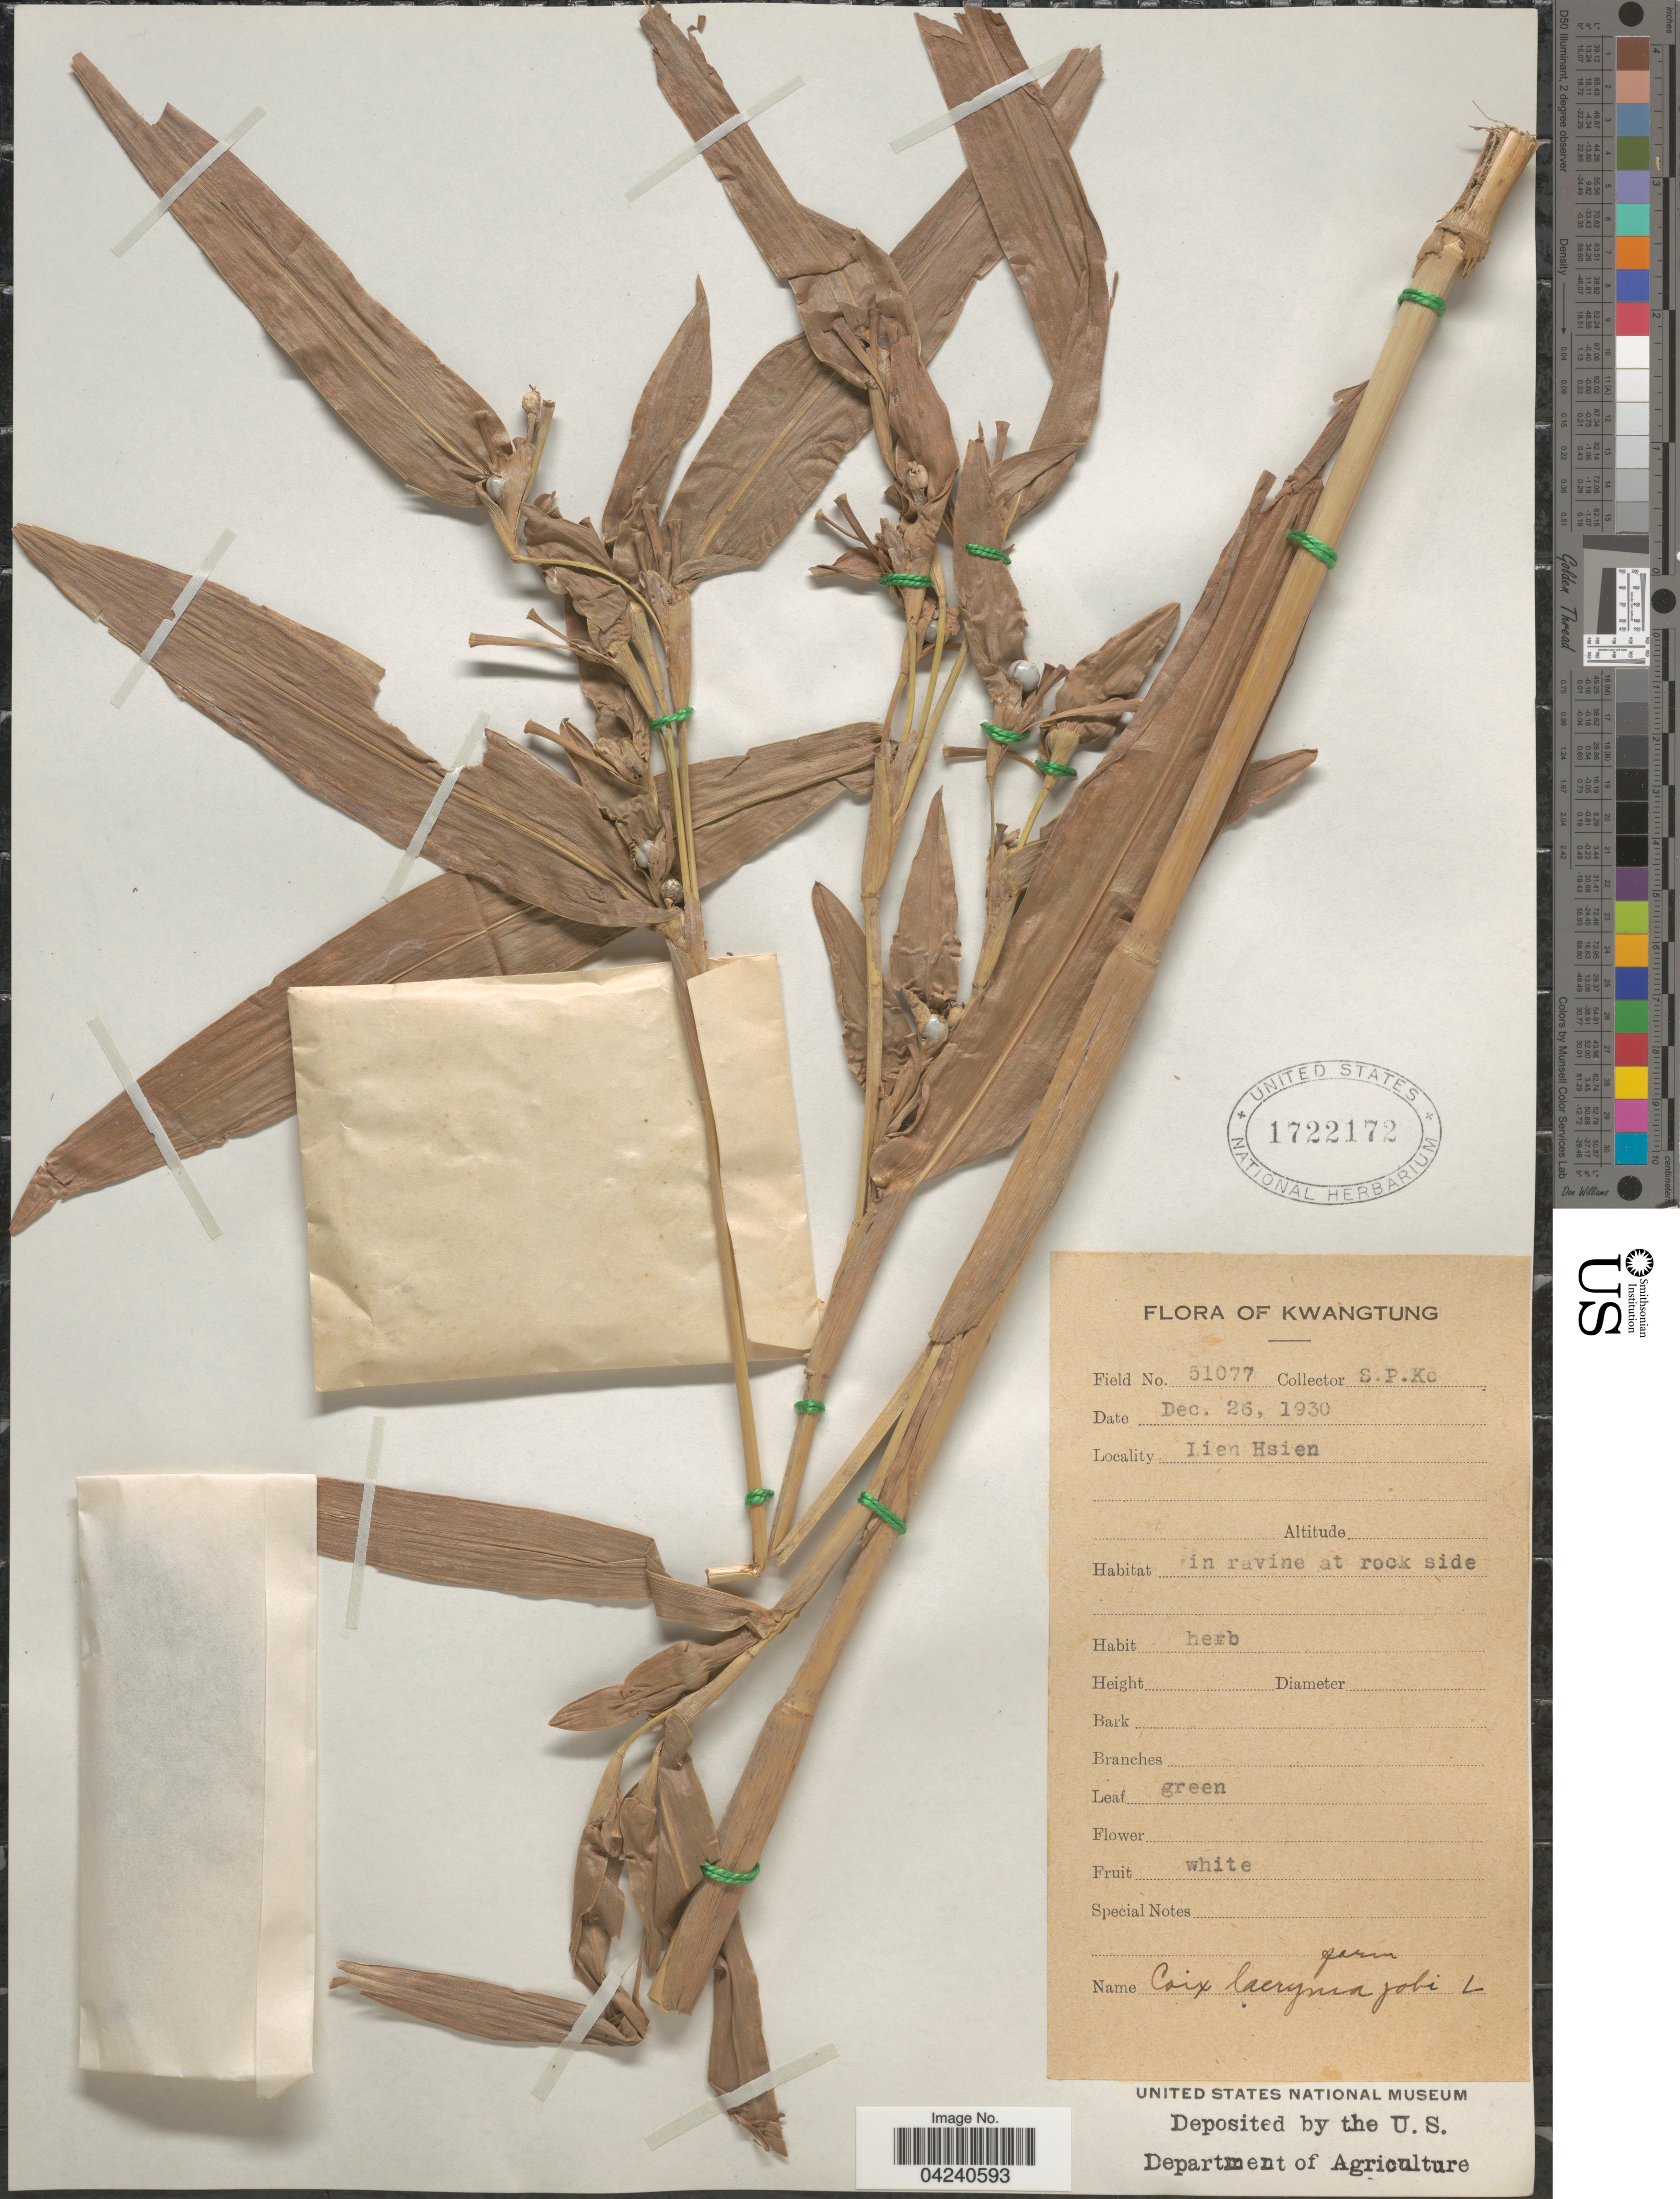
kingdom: Plantae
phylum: Tracheophyta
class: Liliopsida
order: Poales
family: Poaceae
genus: Coix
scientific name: Coix lacryma-jobi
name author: L.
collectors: S. P. Ko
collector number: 51077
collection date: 1930-12-26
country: China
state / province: Guangdong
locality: Kwangtung. Lien Hsien.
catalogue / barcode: US 1722172